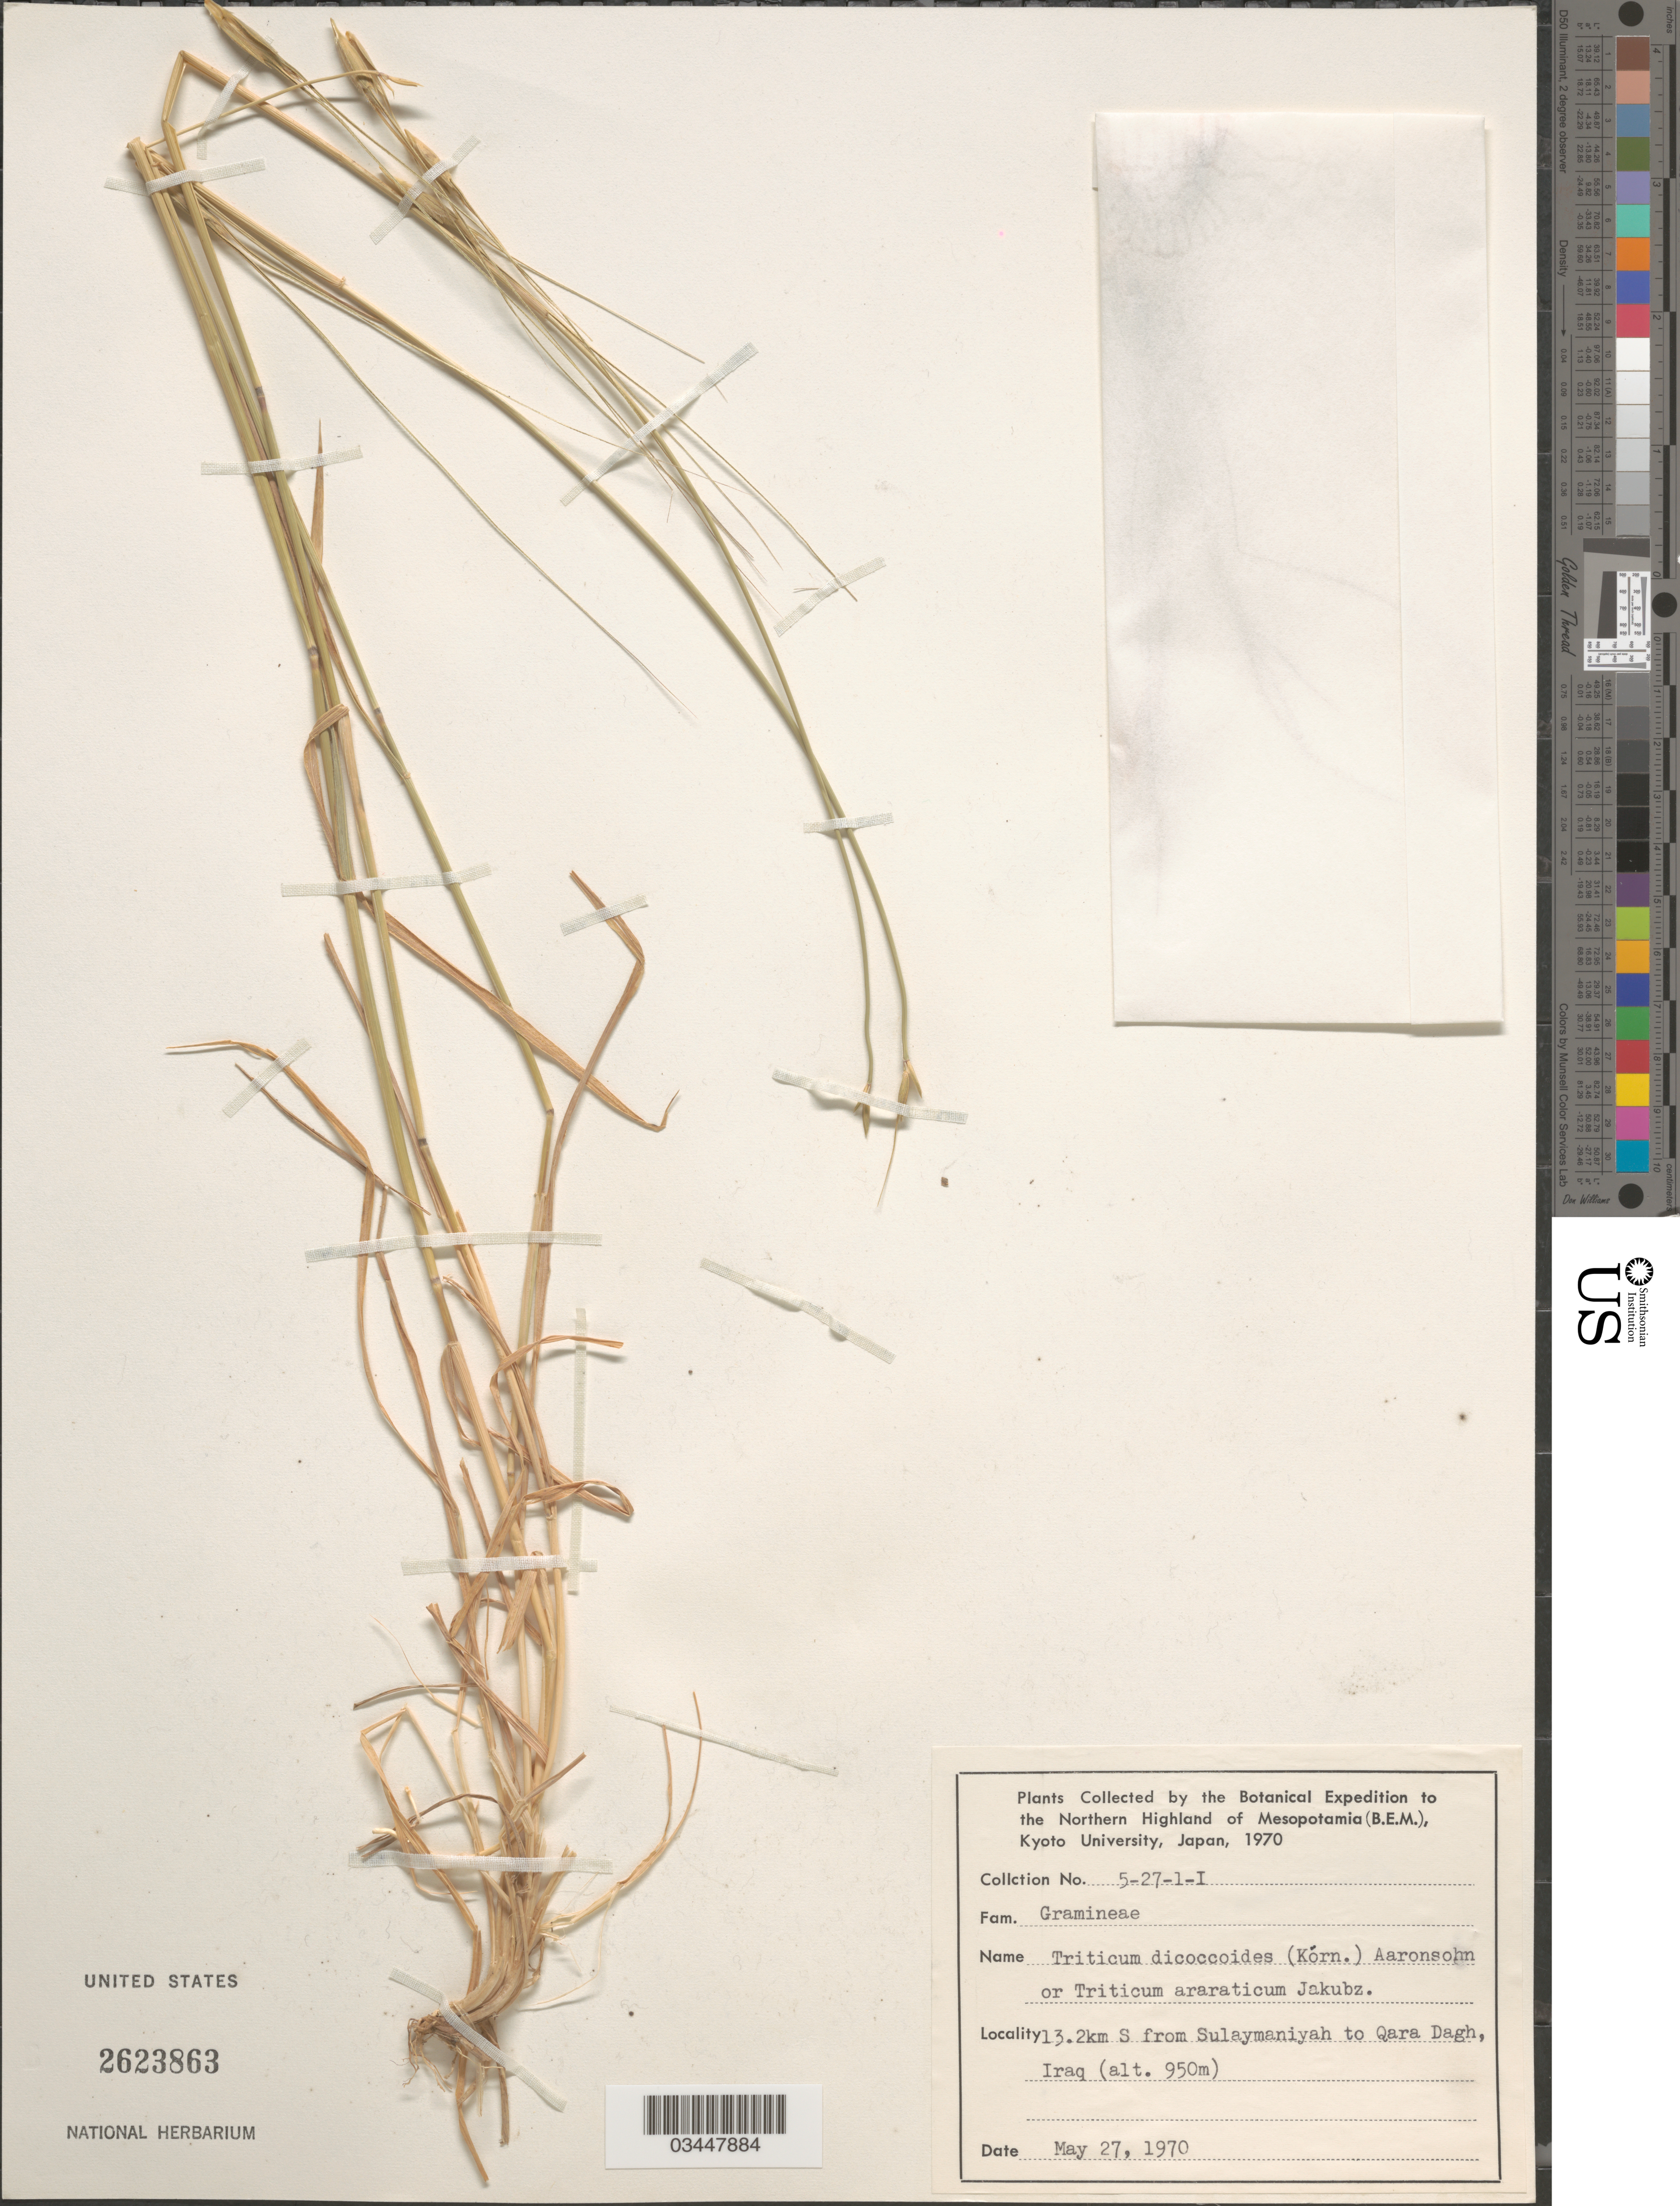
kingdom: Plantae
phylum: Tracheophyta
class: Liliopsida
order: Poales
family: Poaceae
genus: Triticum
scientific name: Triticum dicoccoides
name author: (Körn.) Körn. ex Schweinf.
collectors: Botanical Expedition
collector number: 5-27-1-I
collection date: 1970-05-27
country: Iraq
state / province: As Sulaymānīyah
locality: To the Northern Highland of Mesopotamia (B.E.M.). 13.2km S from Sulaymaniyah to Qara Dagh.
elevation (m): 950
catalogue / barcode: US 2623863